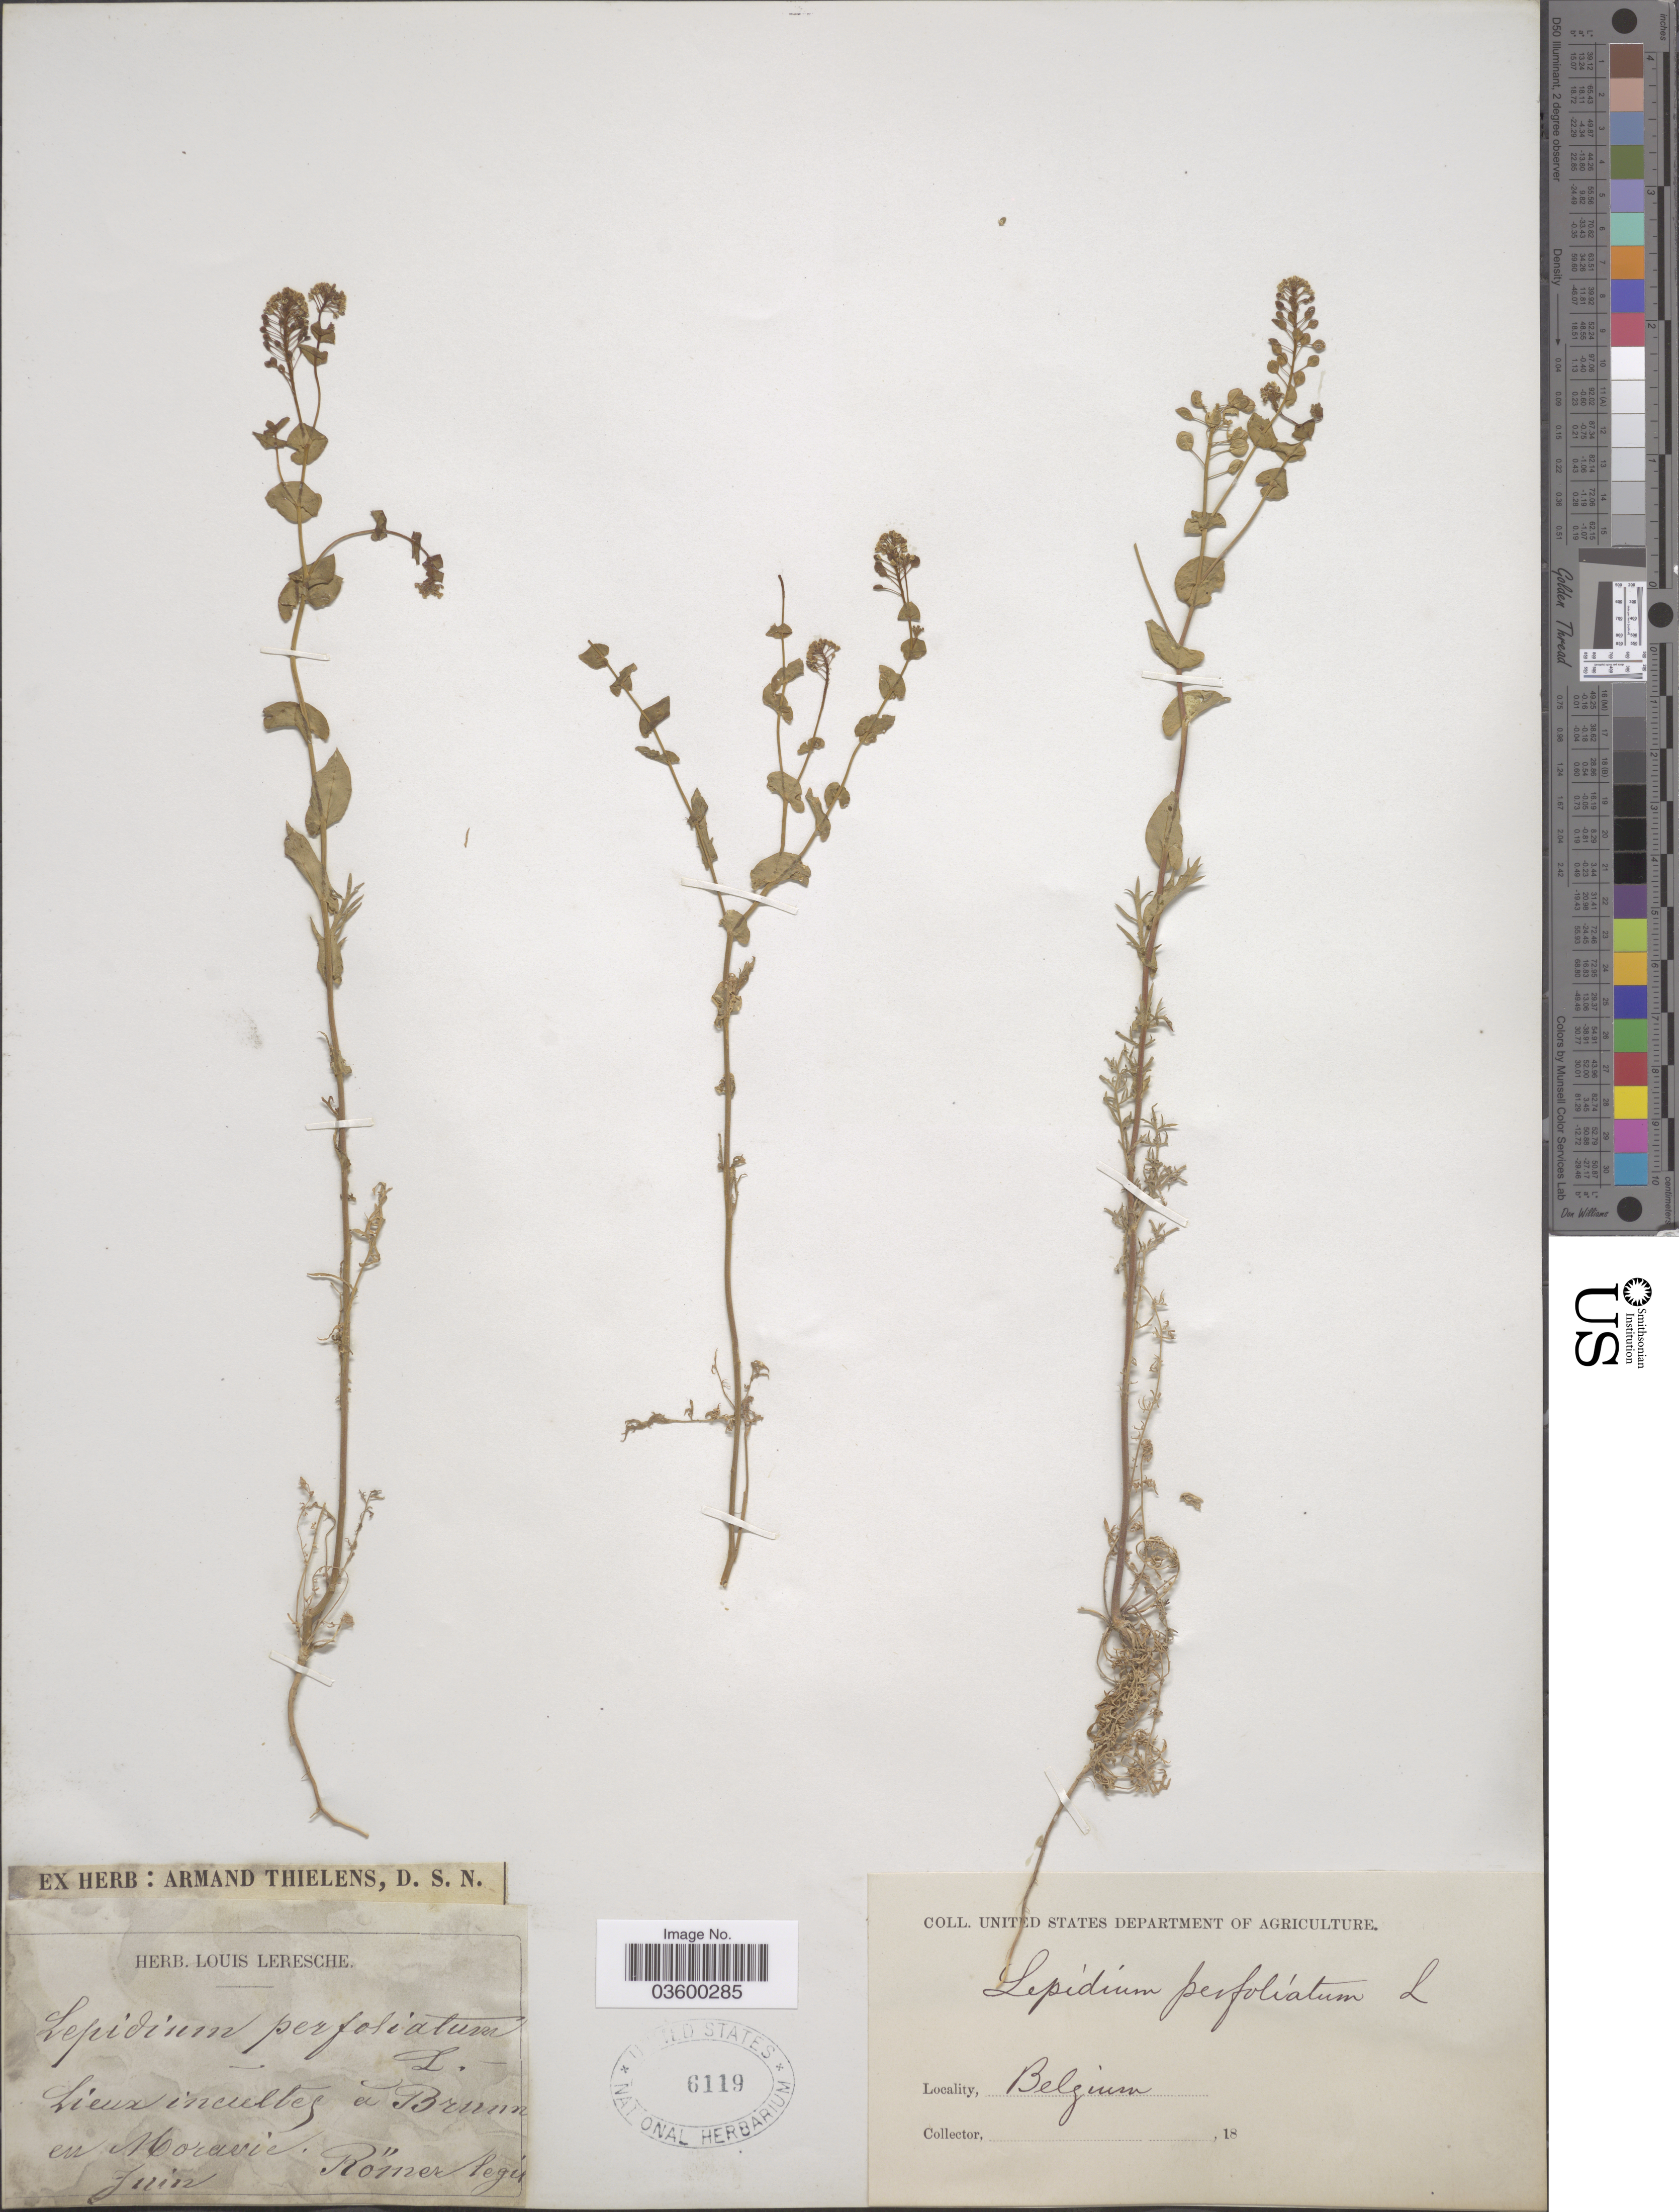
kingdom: Plantae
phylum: Tracheophyta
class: Magnoliopsida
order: Brassicales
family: Brassicaceae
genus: Lepidium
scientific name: Lepidium perfoliatum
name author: L.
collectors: -. Romer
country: Belgium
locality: Lieux incultes á Brunnen Moravie.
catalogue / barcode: US 6119